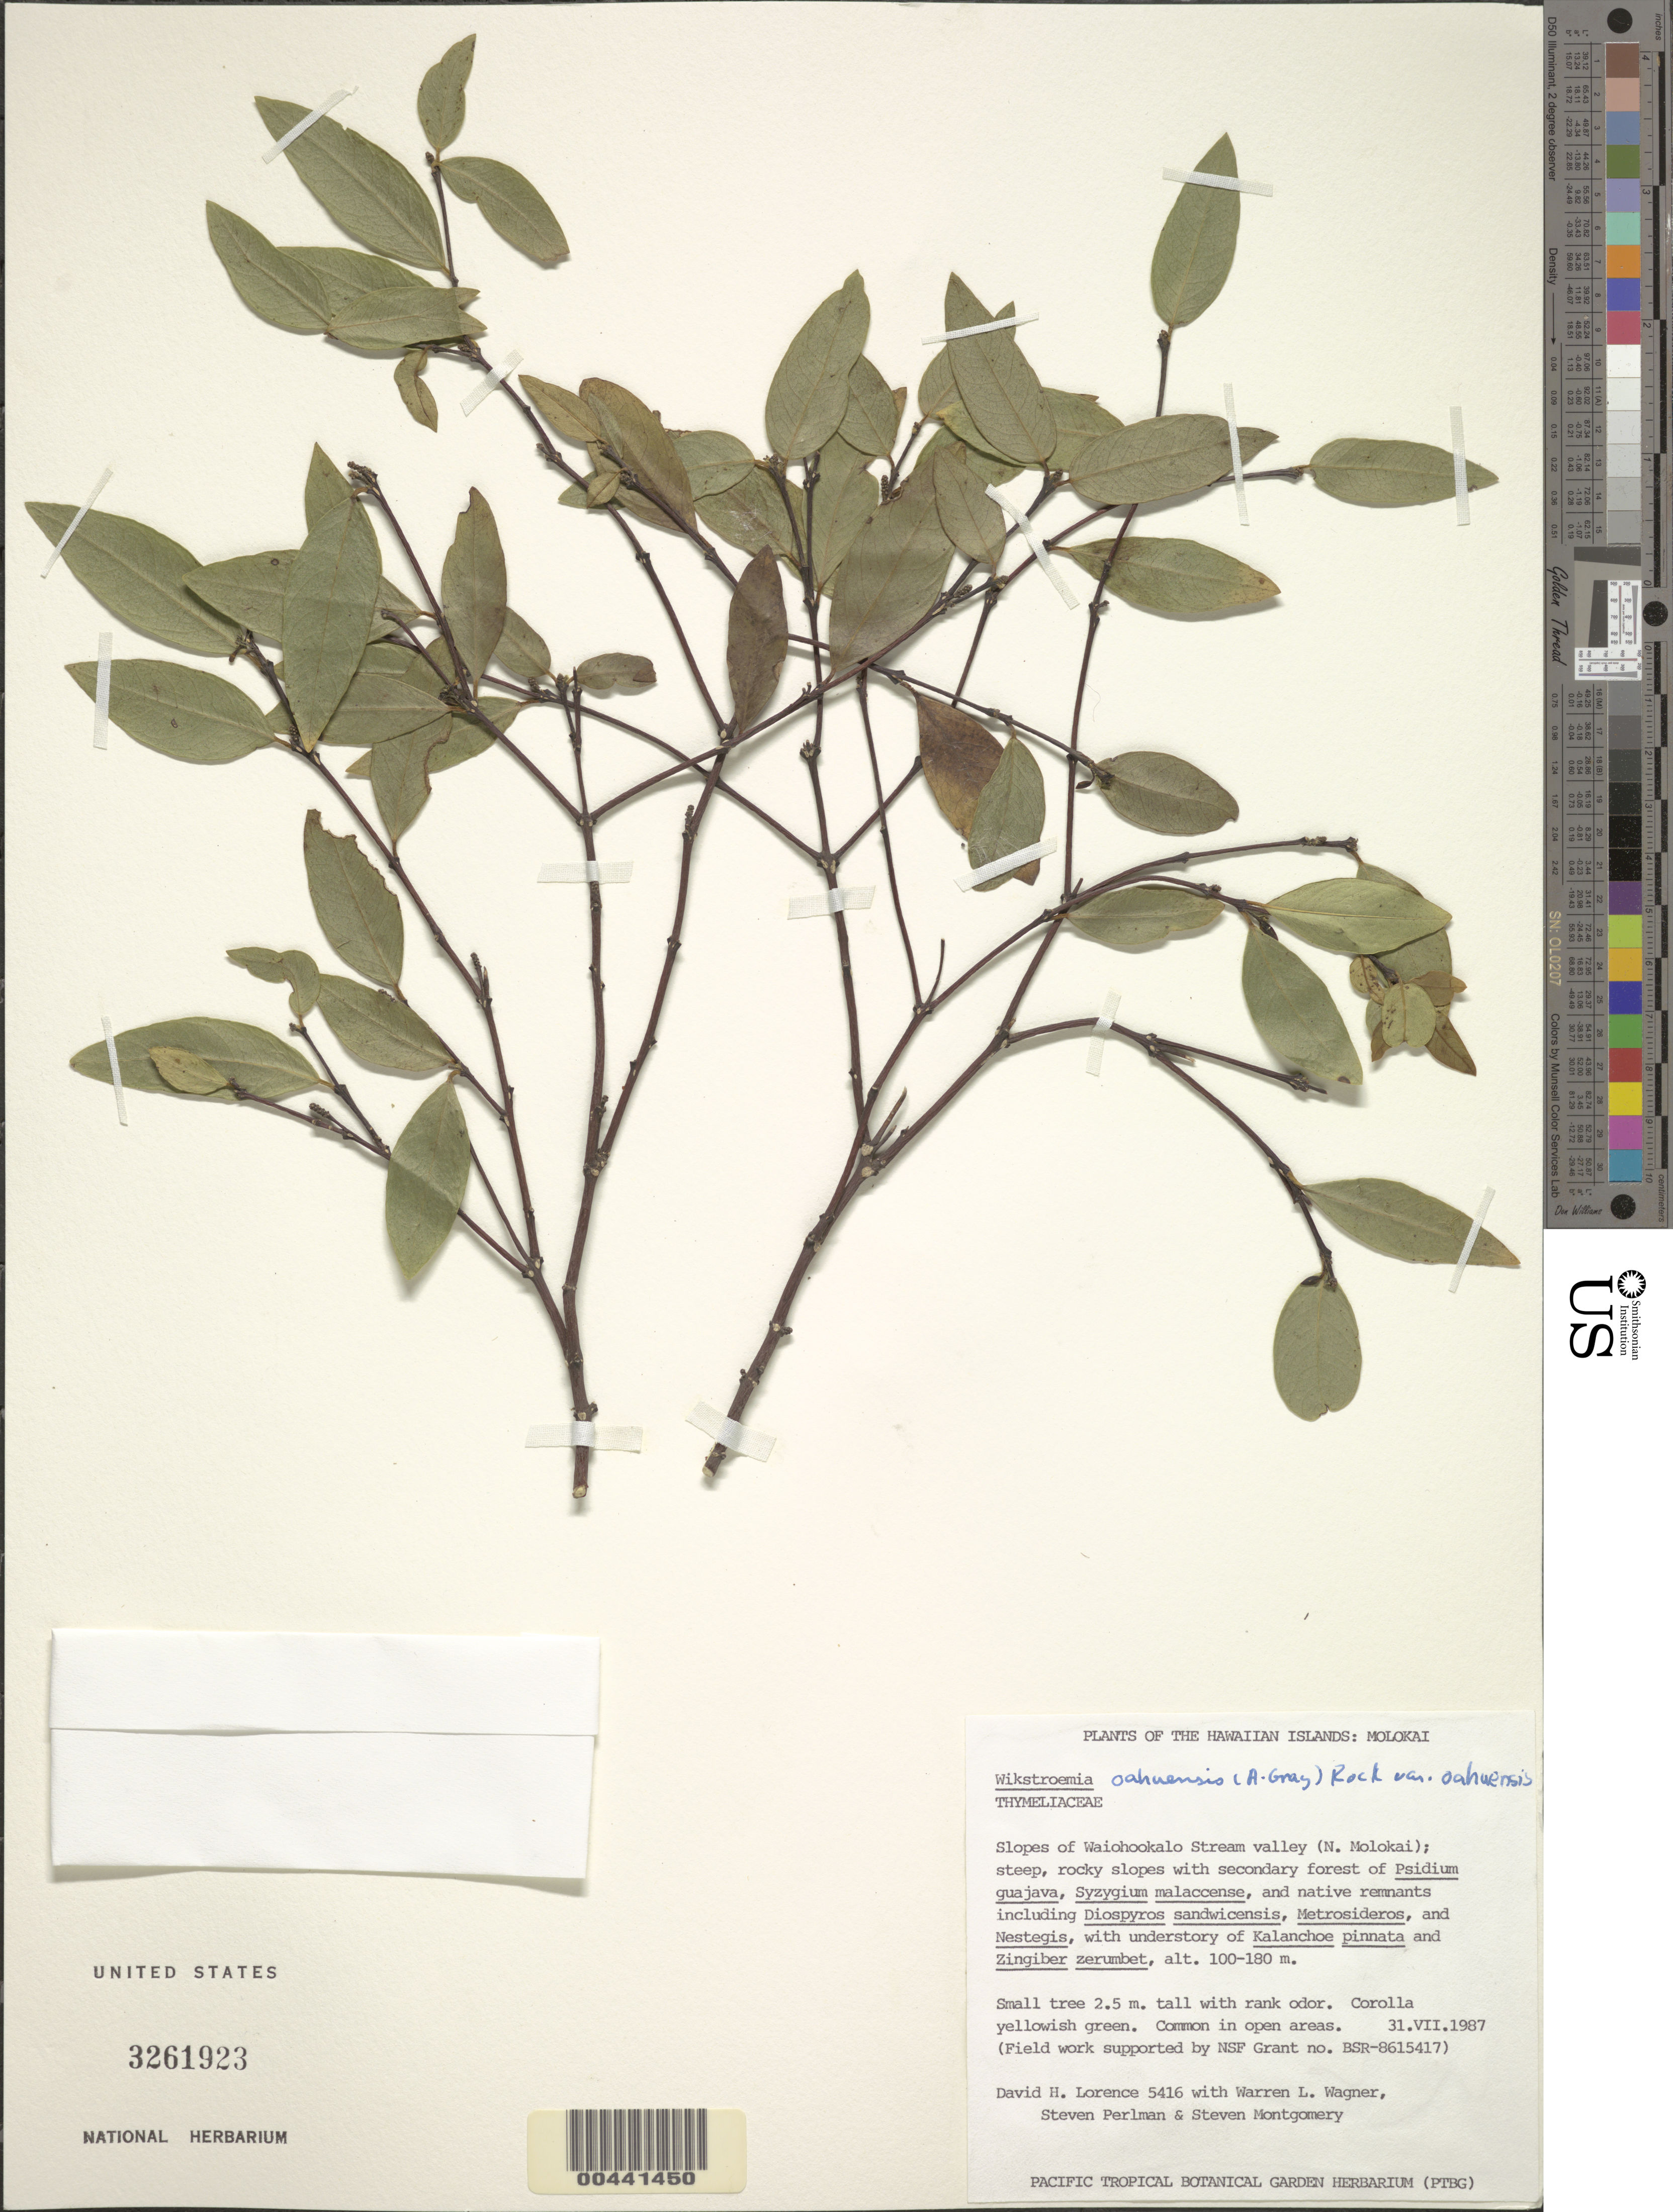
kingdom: Plantae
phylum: Tracheophyta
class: Magnoliopsida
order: Malvales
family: Thymelaeaceae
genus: Wikstroemia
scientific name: Wikstroemia oahuensis var. oahuensis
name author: (A. Gray) Rock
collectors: D. Lorence, W. L. Wagner, S. P. Perlman & S. Montgomery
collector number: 5416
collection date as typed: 31 Jul 1987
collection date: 1987-07-31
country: United States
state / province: Hawaii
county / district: Maui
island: Moloka'i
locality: Slopes of Waiohookalo Stream Valley (N Molokai)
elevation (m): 100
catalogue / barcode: US 3261923